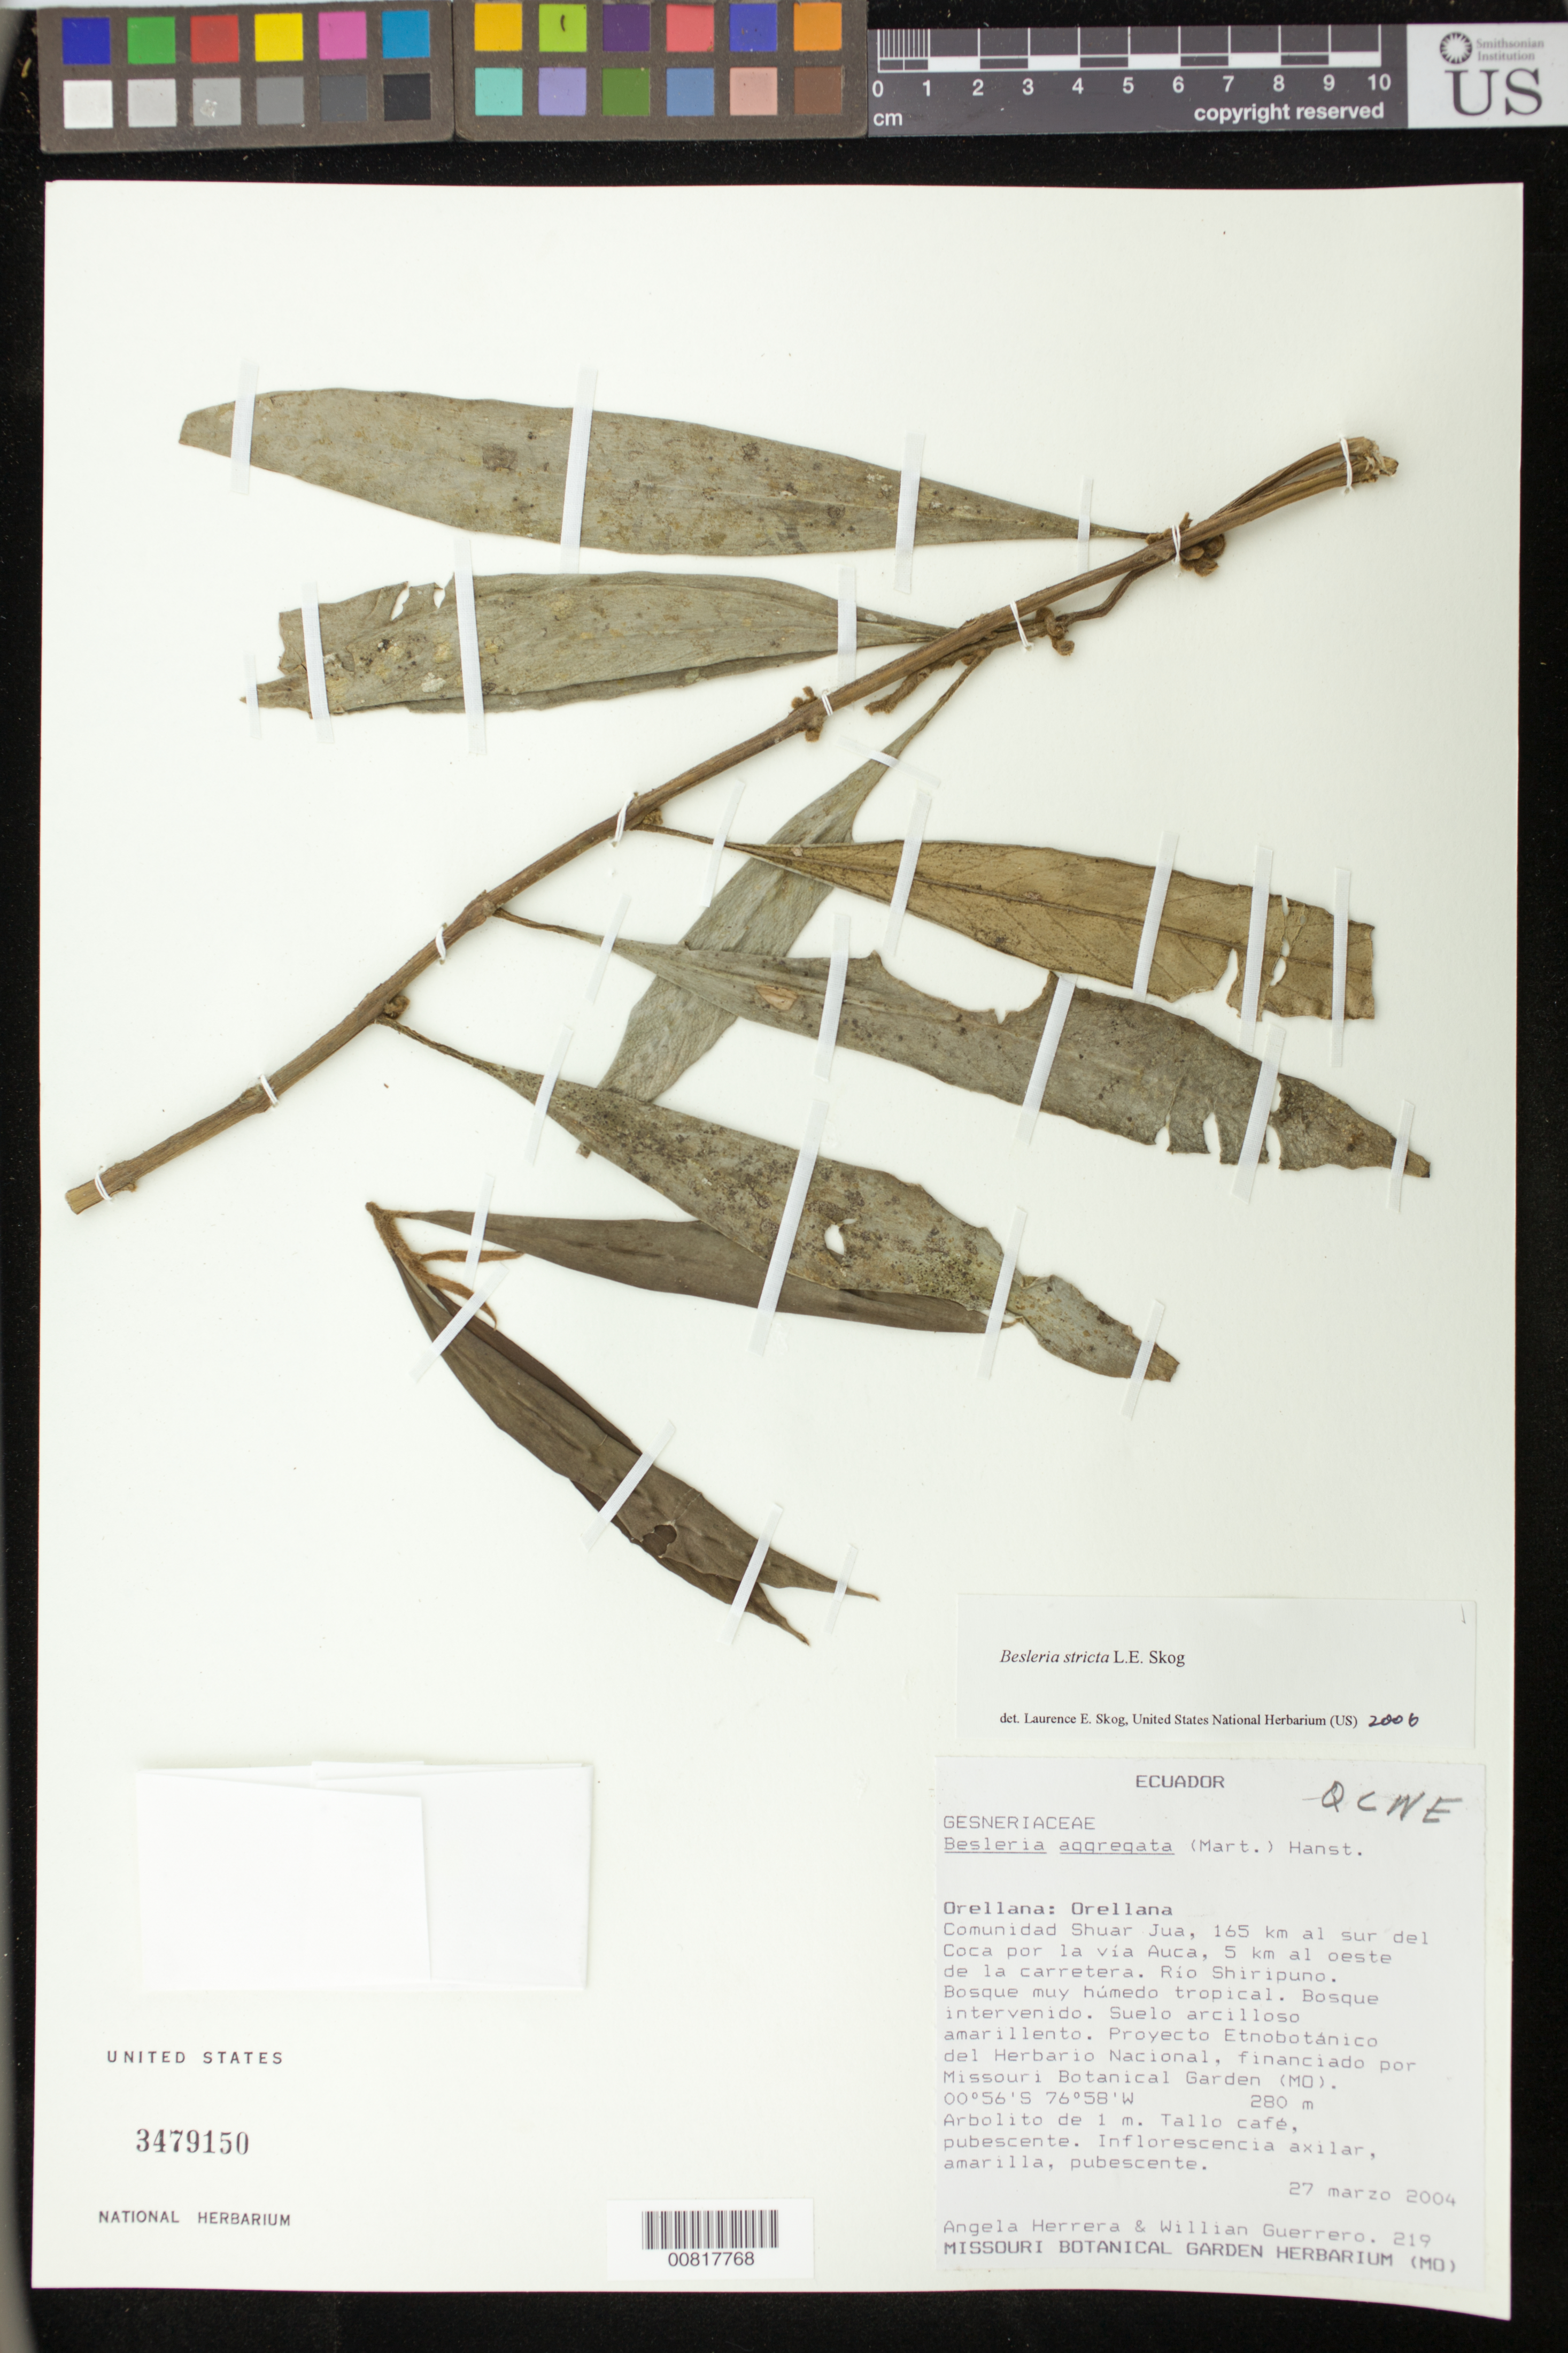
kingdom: Plantae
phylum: Tracheophyta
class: Magnoliopsida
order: Lamiales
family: Gesneriaceae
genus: Besleria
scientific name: Besleria stricta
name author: L.E. Skog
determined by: Skog, Laurence E.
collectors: A. Herrera & W. Guerrero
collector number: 219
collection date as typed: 27 Mar 2004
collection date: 2004-03-27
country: Ecuador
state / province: Orellana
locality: Orellana: Orellana. Comunidad Shuar Jua, 165 km al sur del Coca por la via Auca, 5 km al oeste de la carretera. Rio Shiripuno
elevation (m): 280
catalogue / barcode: US 3479150